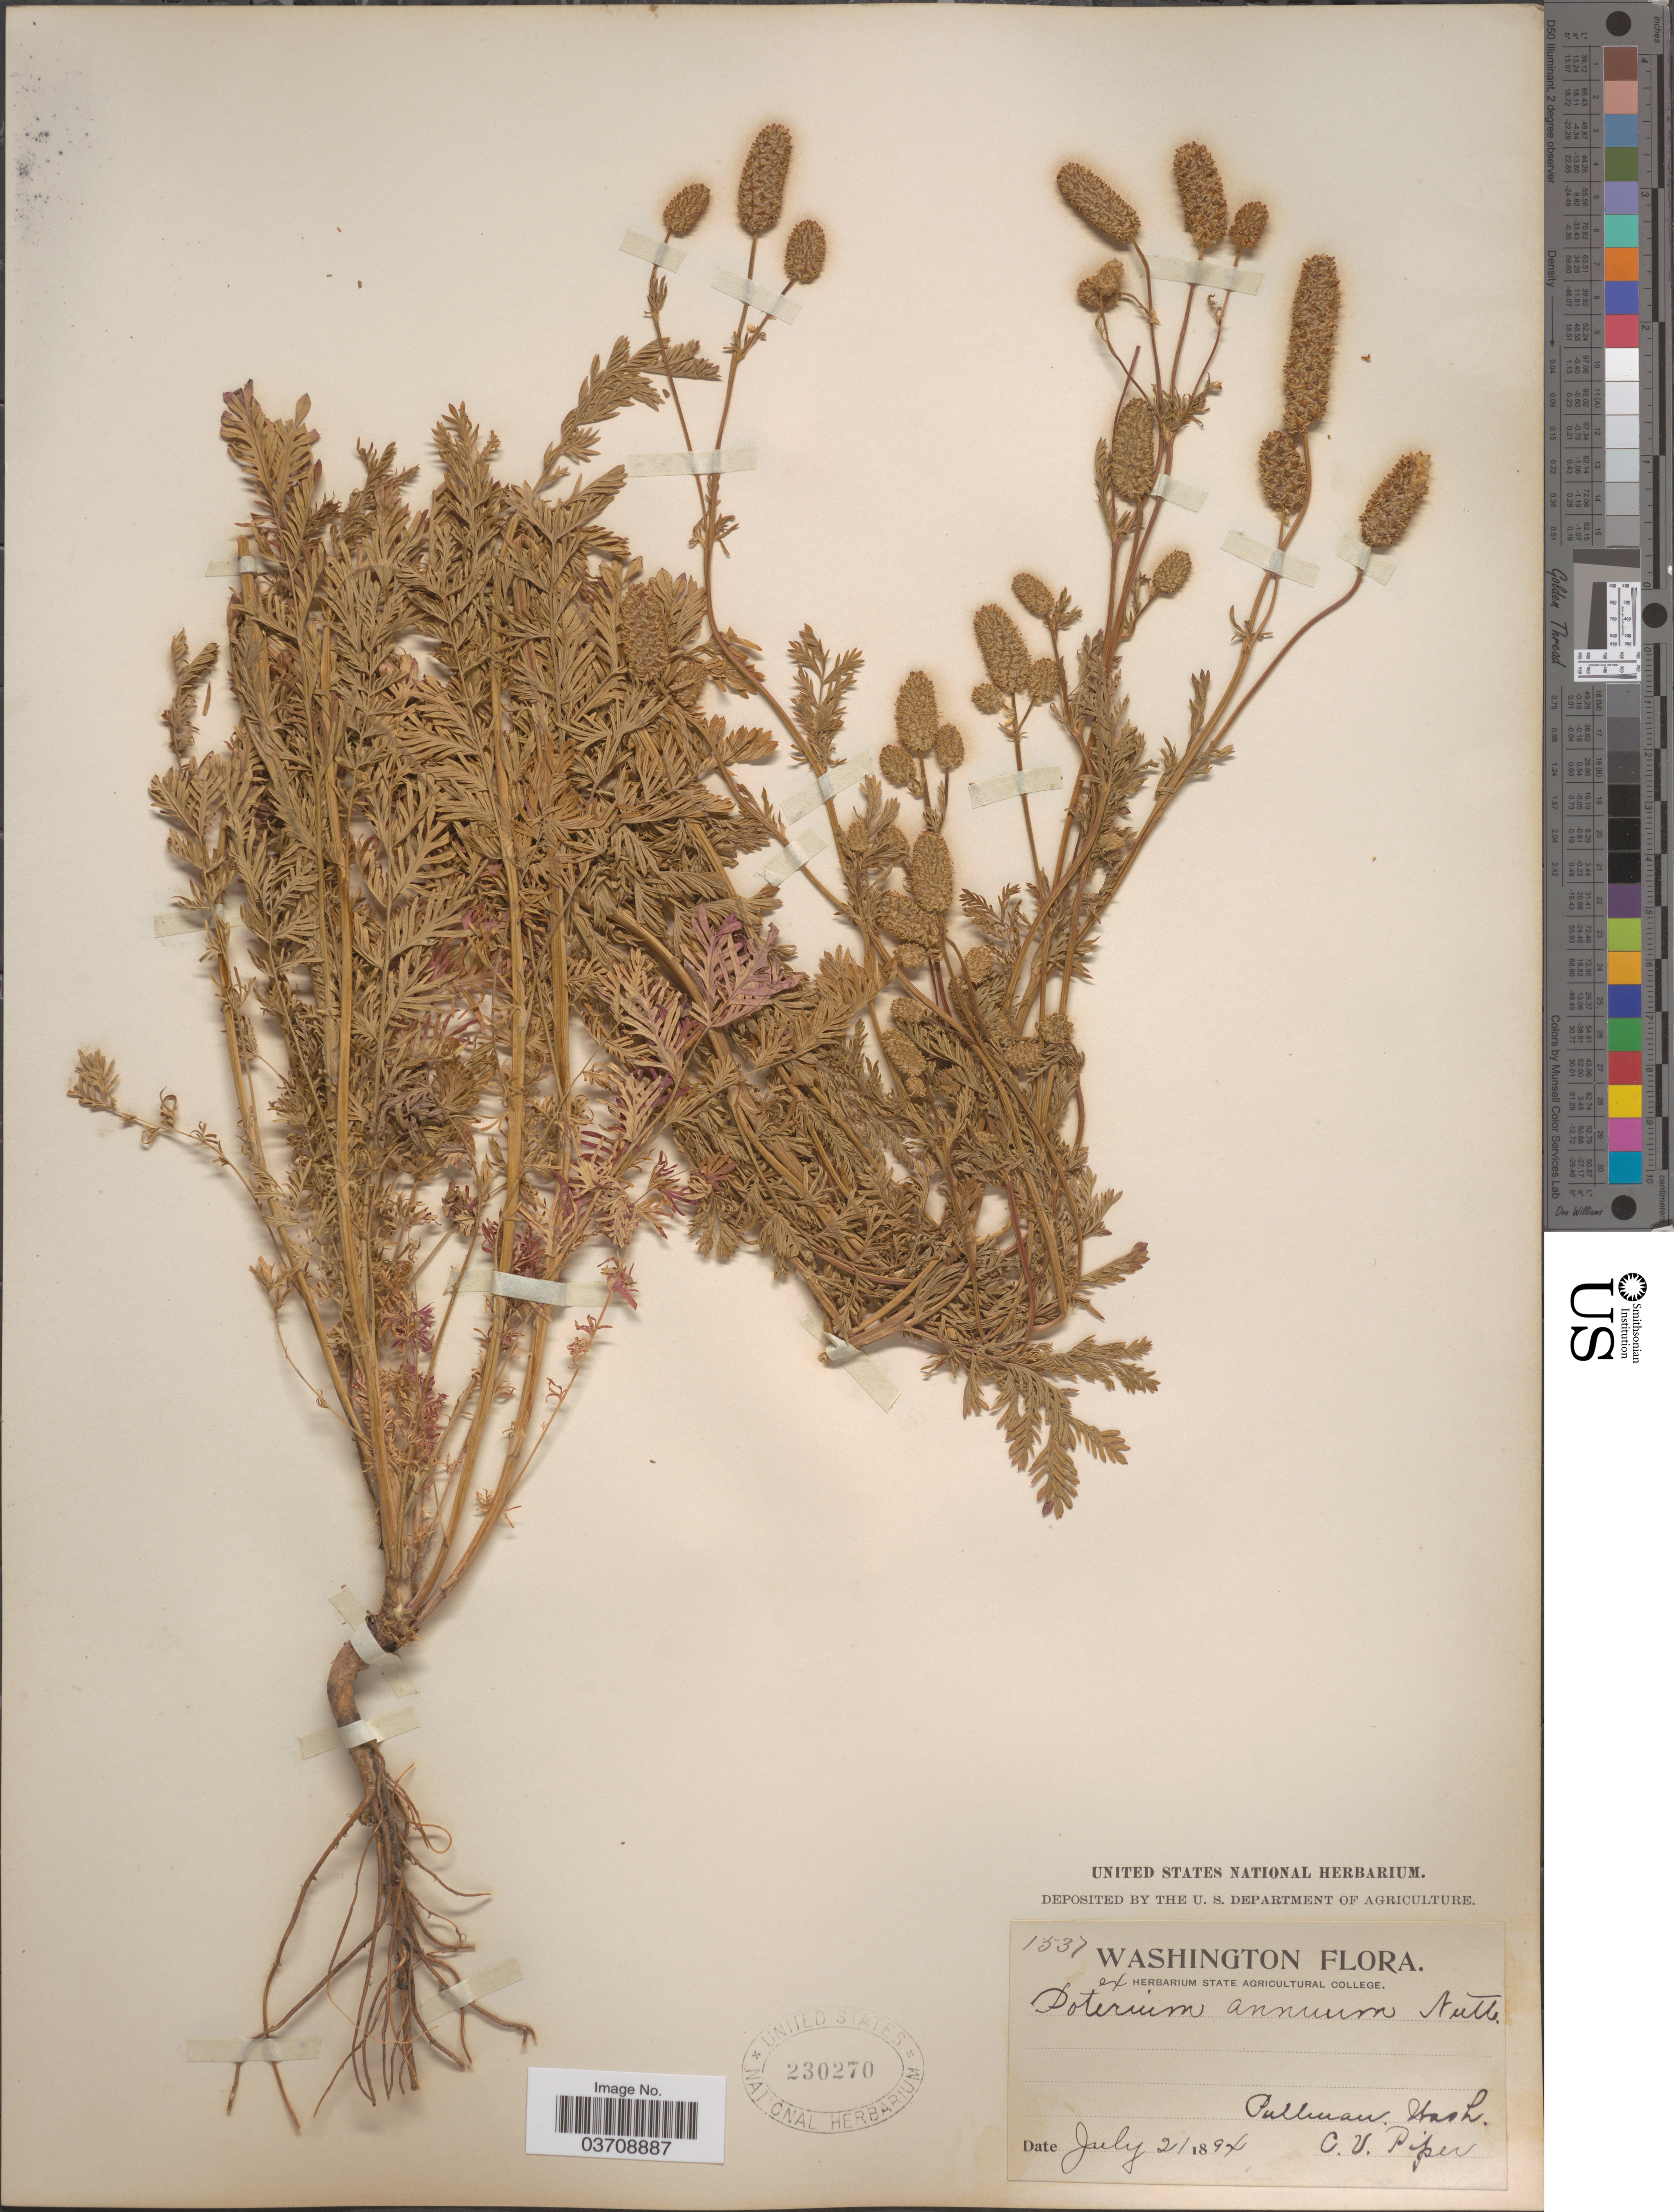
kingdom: Plantae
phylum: Tracheophyta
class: Magnoliopsida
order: Rosales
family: Rosaceae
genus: Sanguisorba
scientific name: Sanguisorba occidentalis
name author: Nutt.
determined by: Strong, Mark T., (BOT), Smithsonian Institution - National Museum of Natural History (UNITED STATES)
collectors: C. V. Piper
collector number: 1537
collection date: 1894-07-21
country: United States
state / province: Washington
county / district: Whitman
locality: Pullman.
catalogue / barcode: US 230270